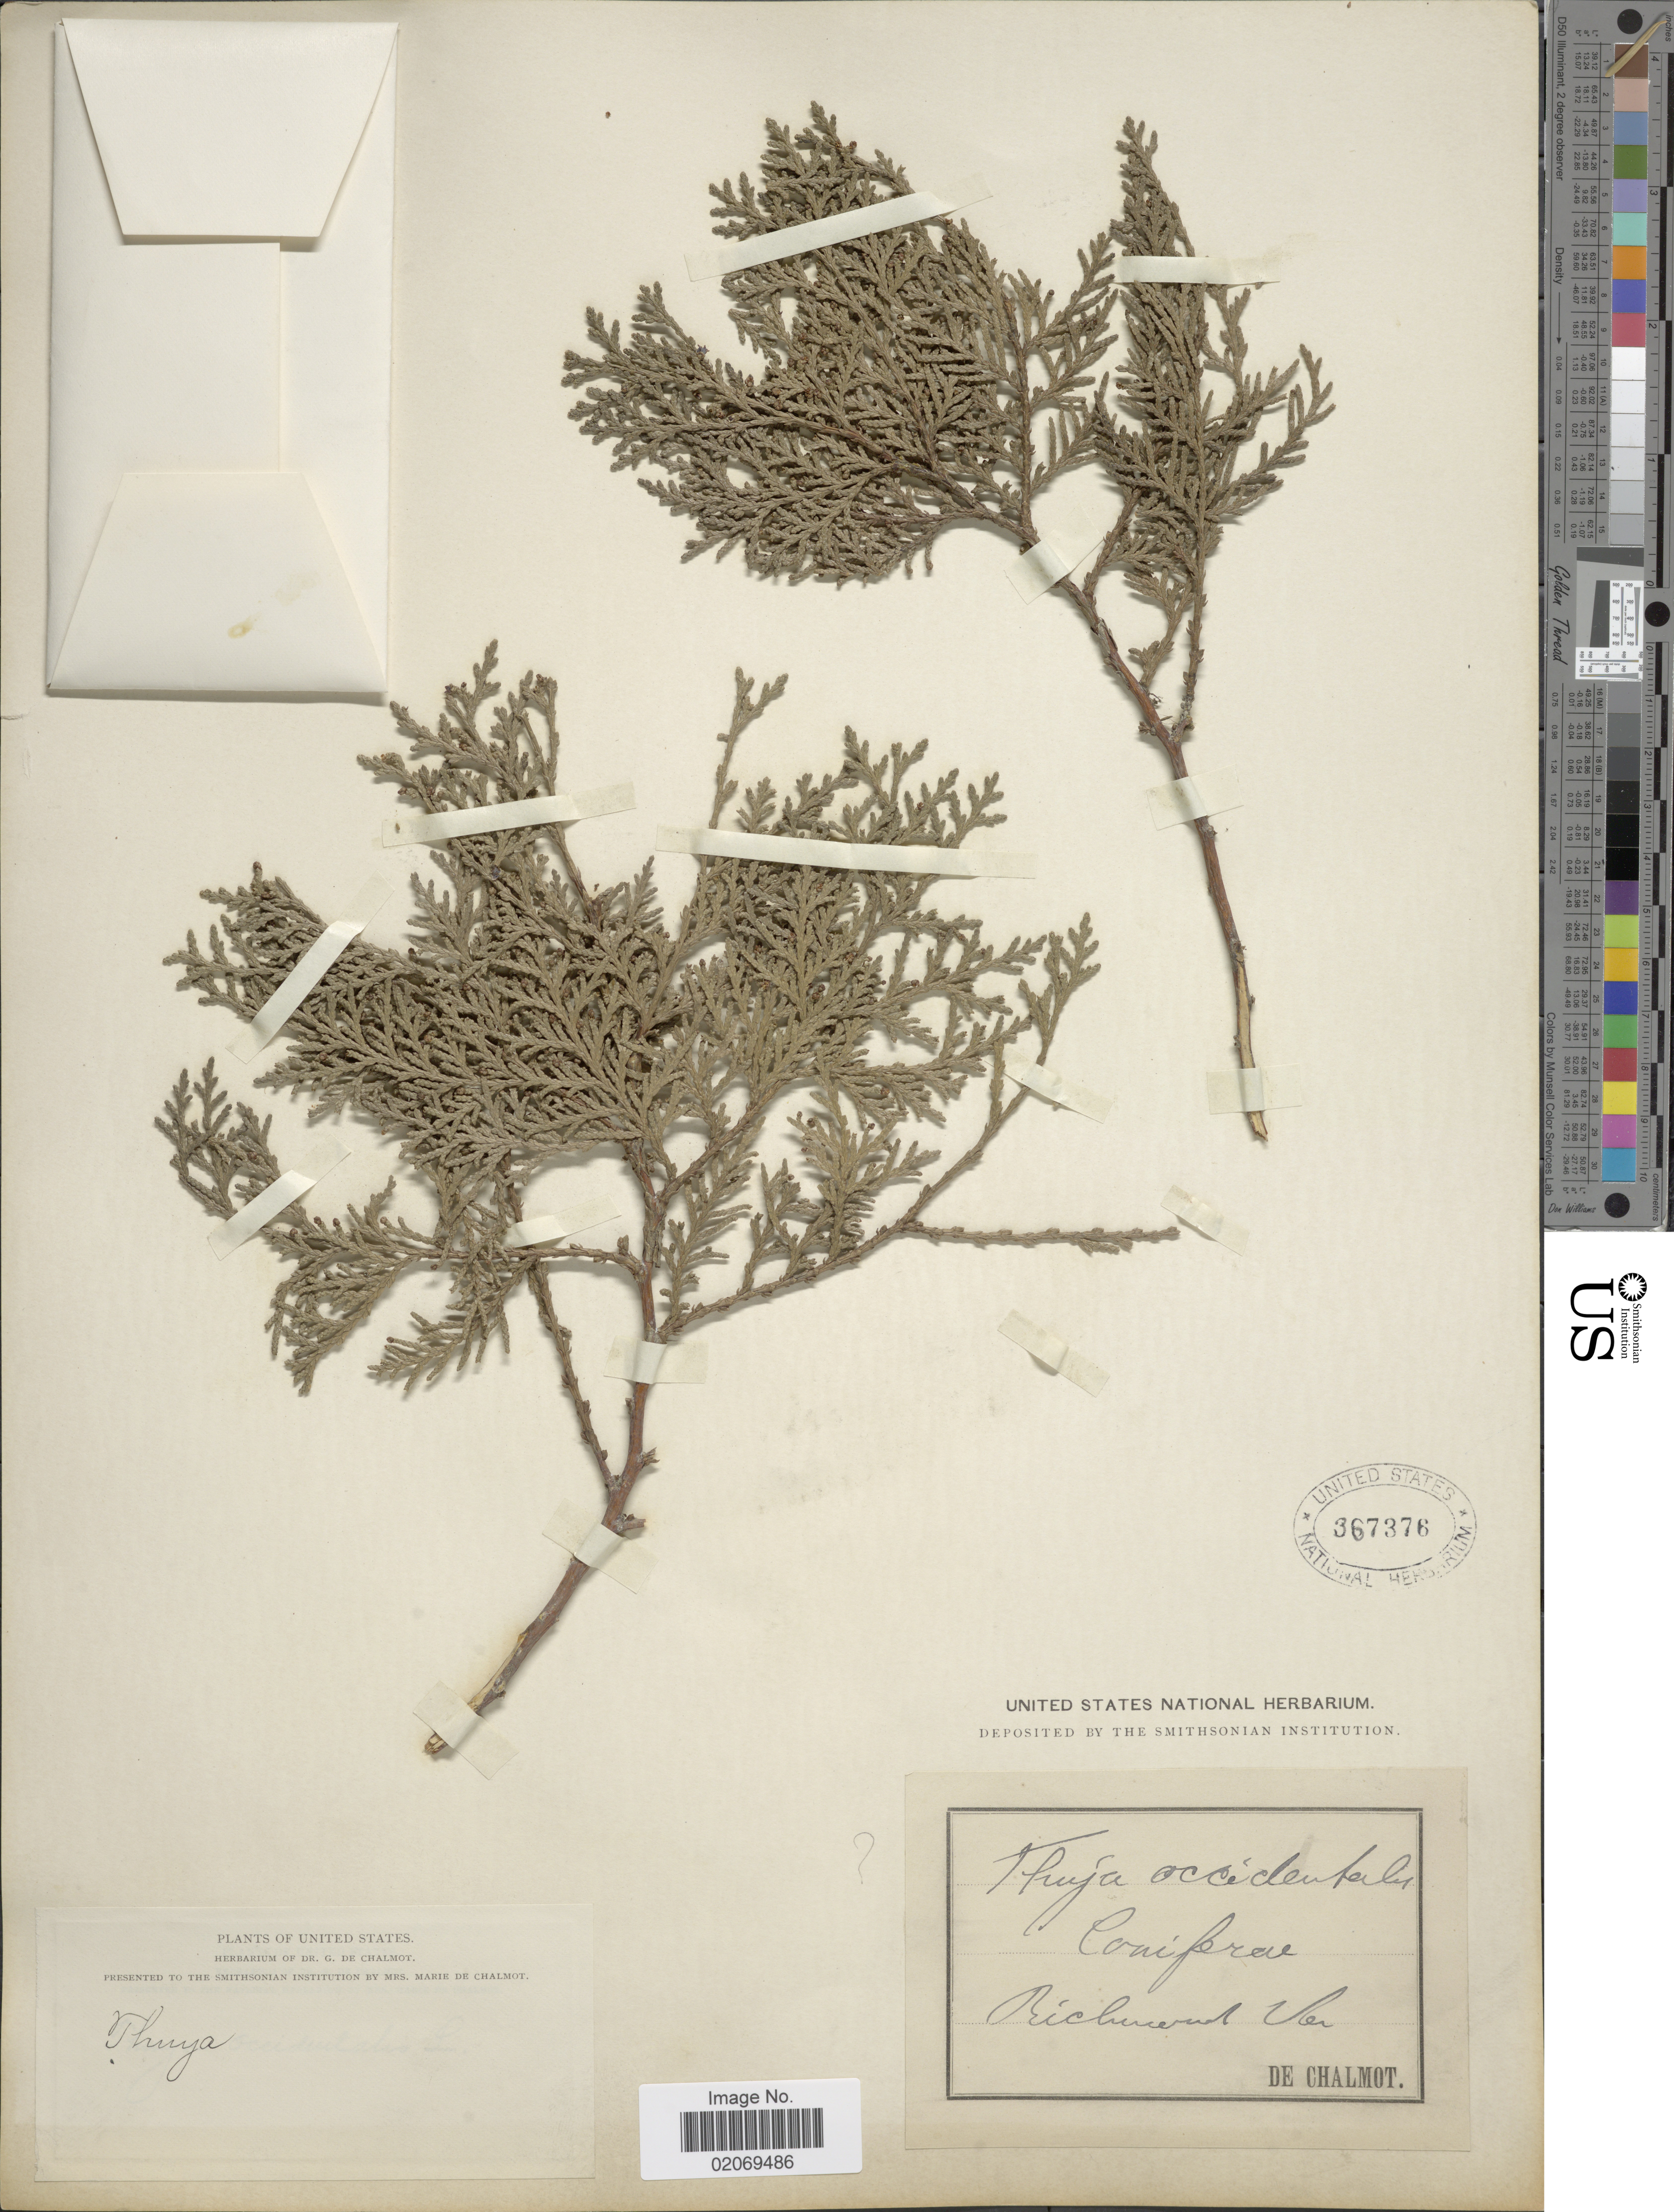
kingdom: Plantae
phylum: Tracheophyta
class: Pinopsida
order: Pinales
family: Cupressaceae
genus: Thuja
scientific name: Thuja occidentalis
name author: L.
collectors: G. de Chalmot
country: United States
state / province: Virginia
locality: Richmond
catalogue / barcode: US 367376